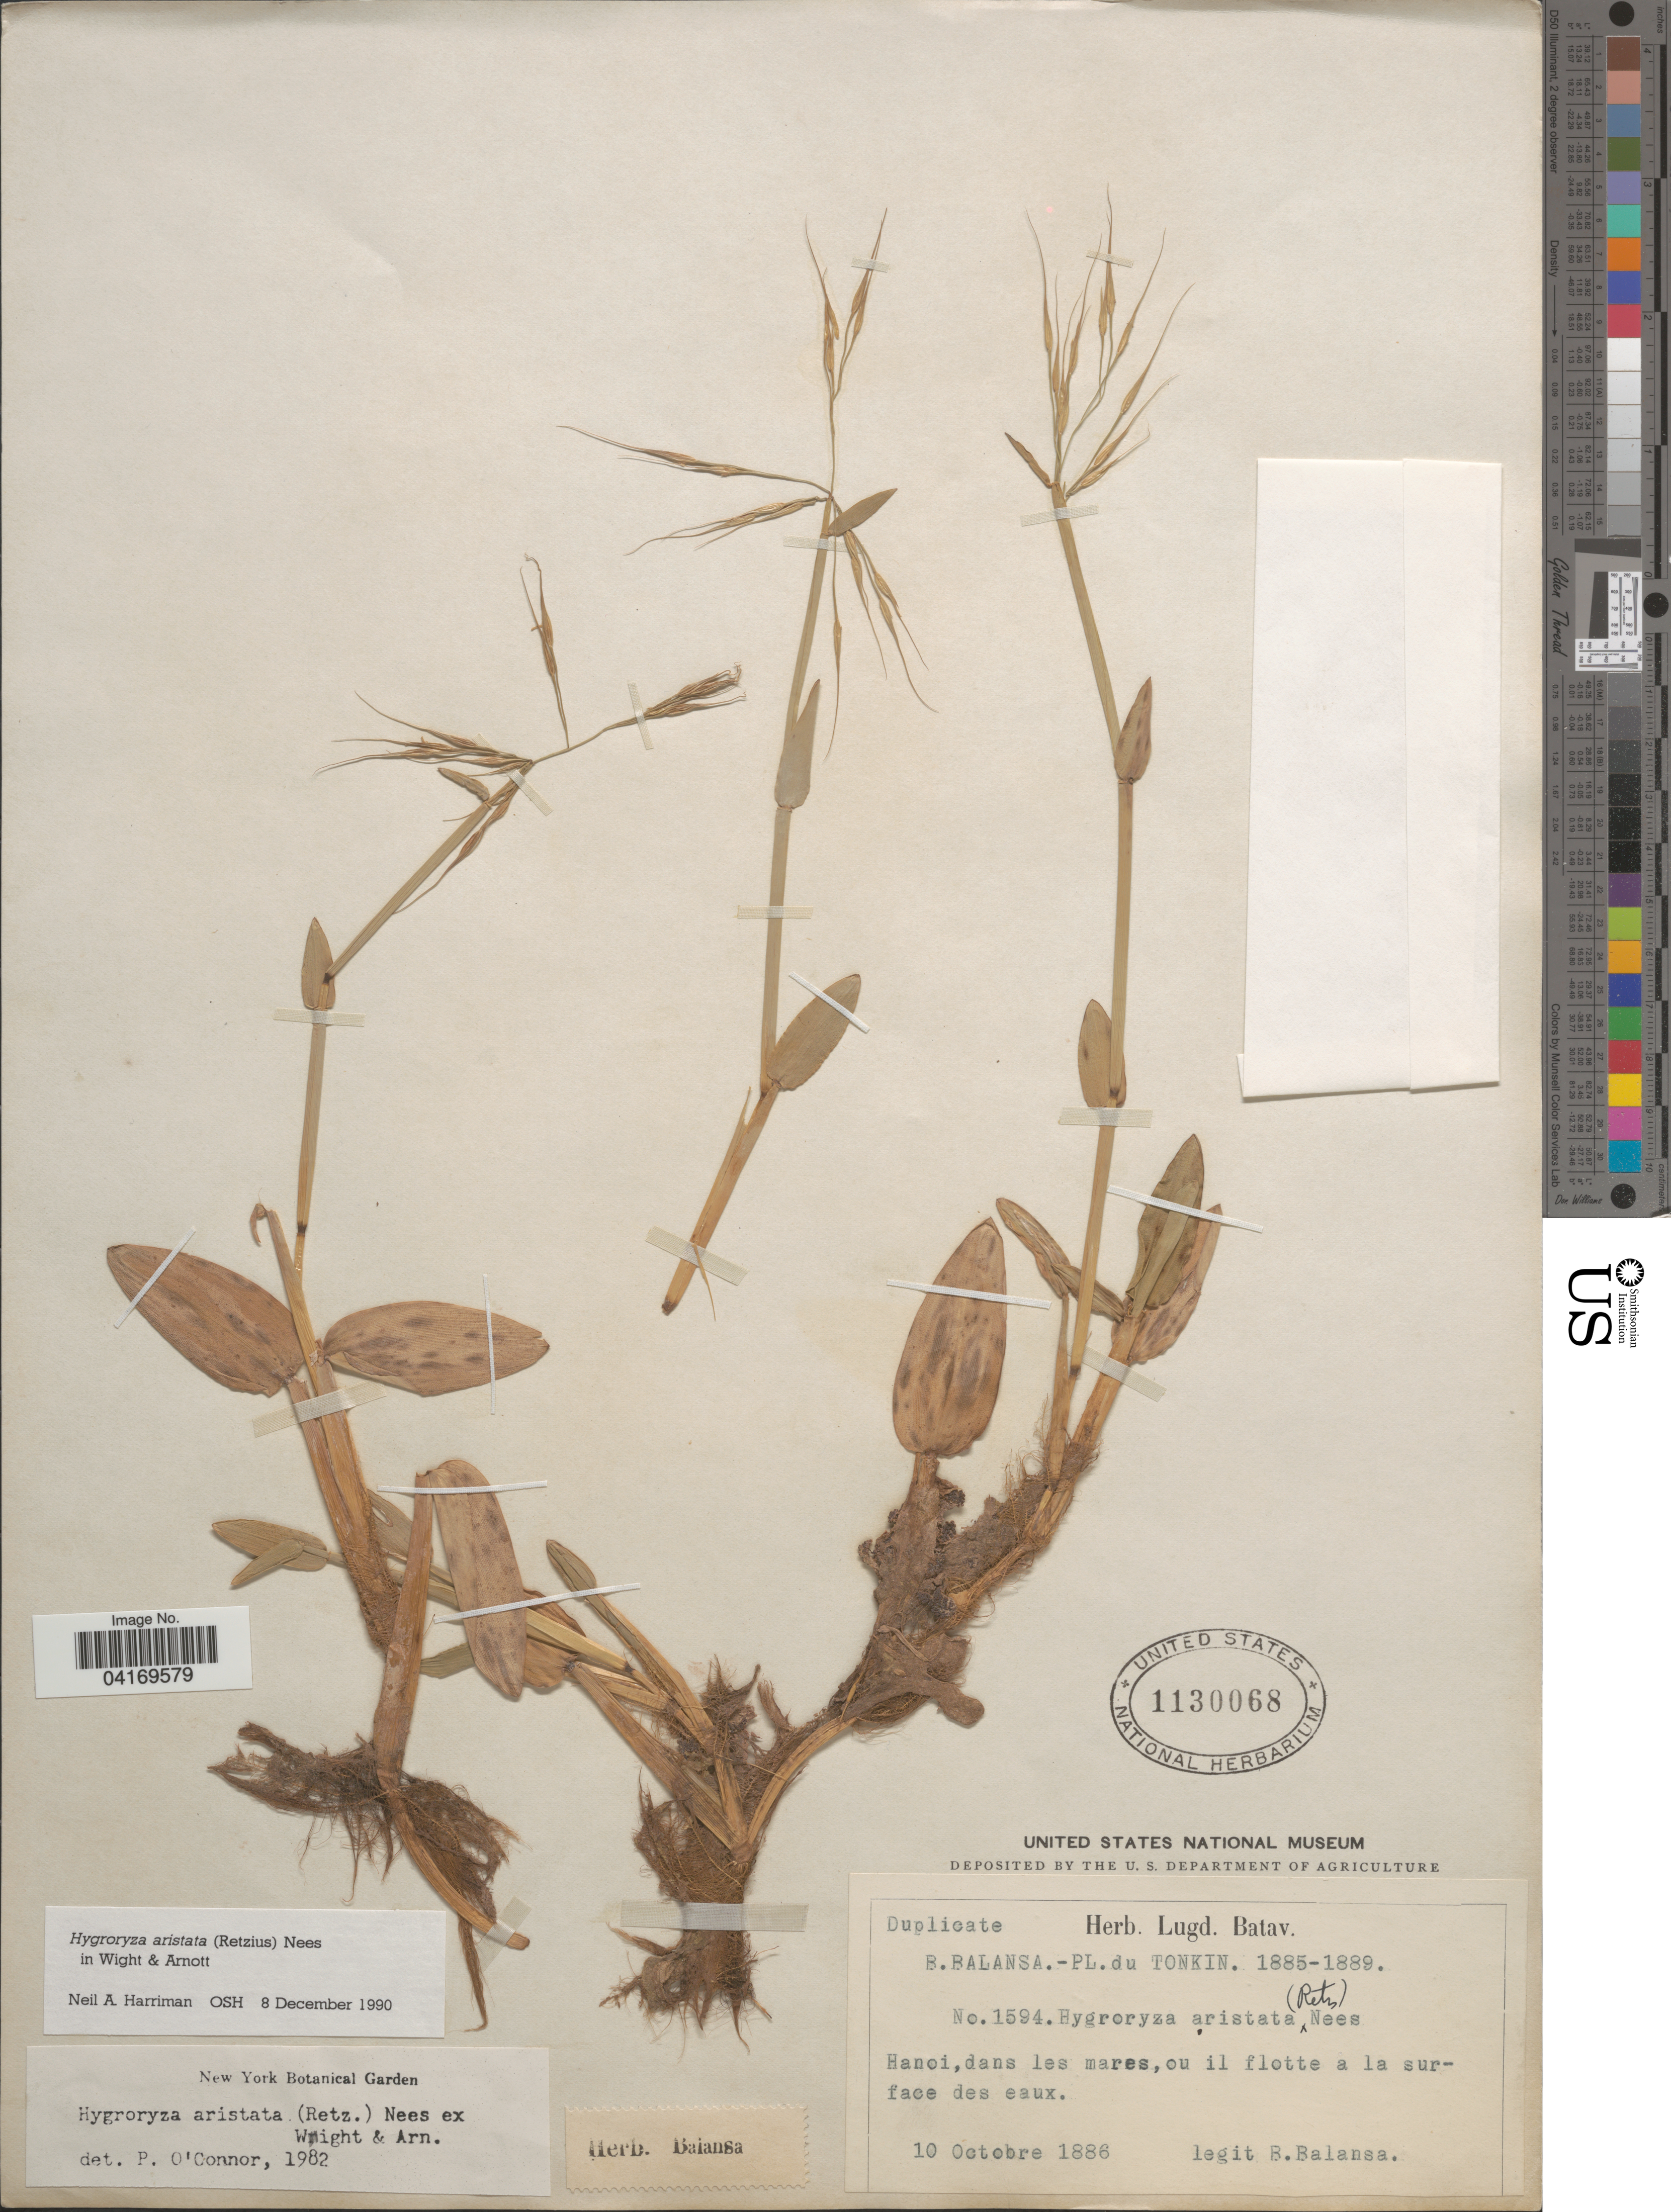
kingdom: Plantae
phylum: Tracheophyta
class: Liliopsida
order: Poales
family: Poaceae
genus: Hygroryza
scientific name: Hygroryza aristata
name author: (Retz.) Nees ex Wright & Arn.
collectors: B. Balansa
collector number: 1594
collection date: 1886-10-10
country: Vietnam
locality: Tonkin. Hanoi, dans les mares, ou il flotte a la surface des eaux.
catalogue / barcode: US 1130068